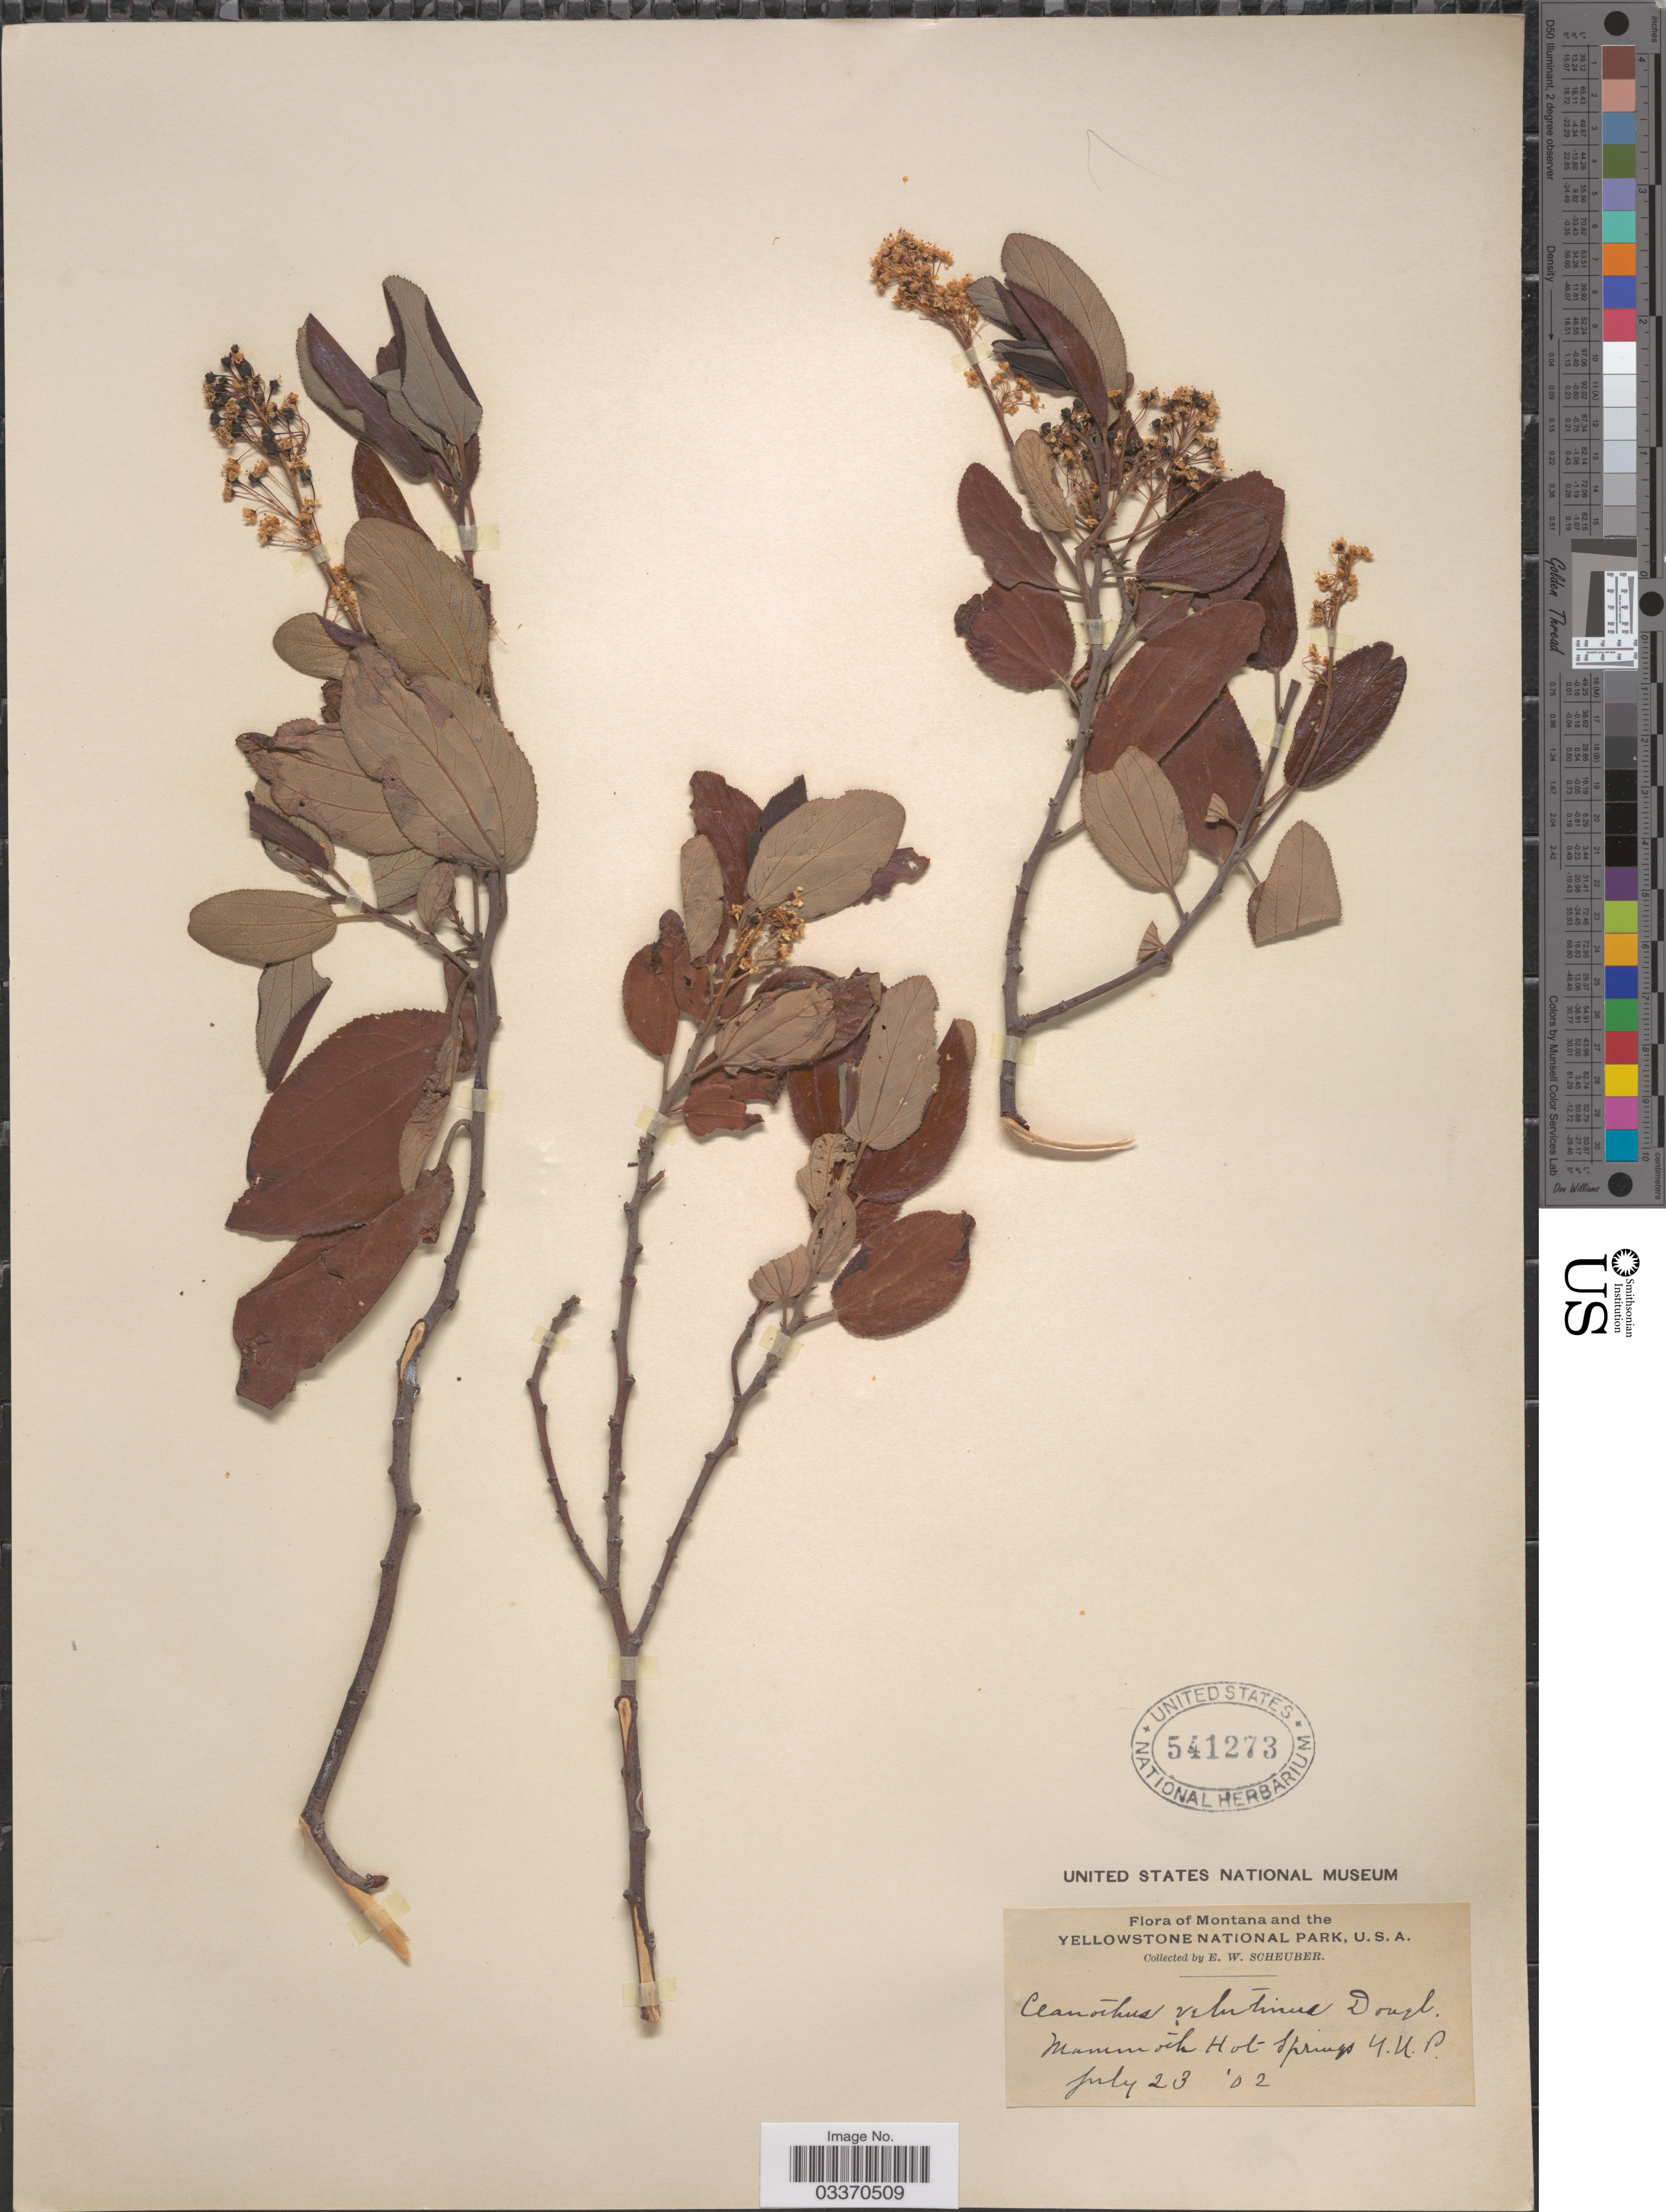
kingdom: Plantae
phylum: Tracheophyta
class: Magnoliopsida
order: Rosales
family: Rhamnaceae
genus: Ceanothus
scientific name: Ceanothus velutinus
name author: Douglas ex Hook.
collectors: E. Scheuber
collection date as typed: Transcribed d/m/y: 23/7/2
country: United States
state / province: Montana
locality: The Yellowstone National Park. Mammoth Hot Springs Y.N.P.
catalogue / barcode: US 541273